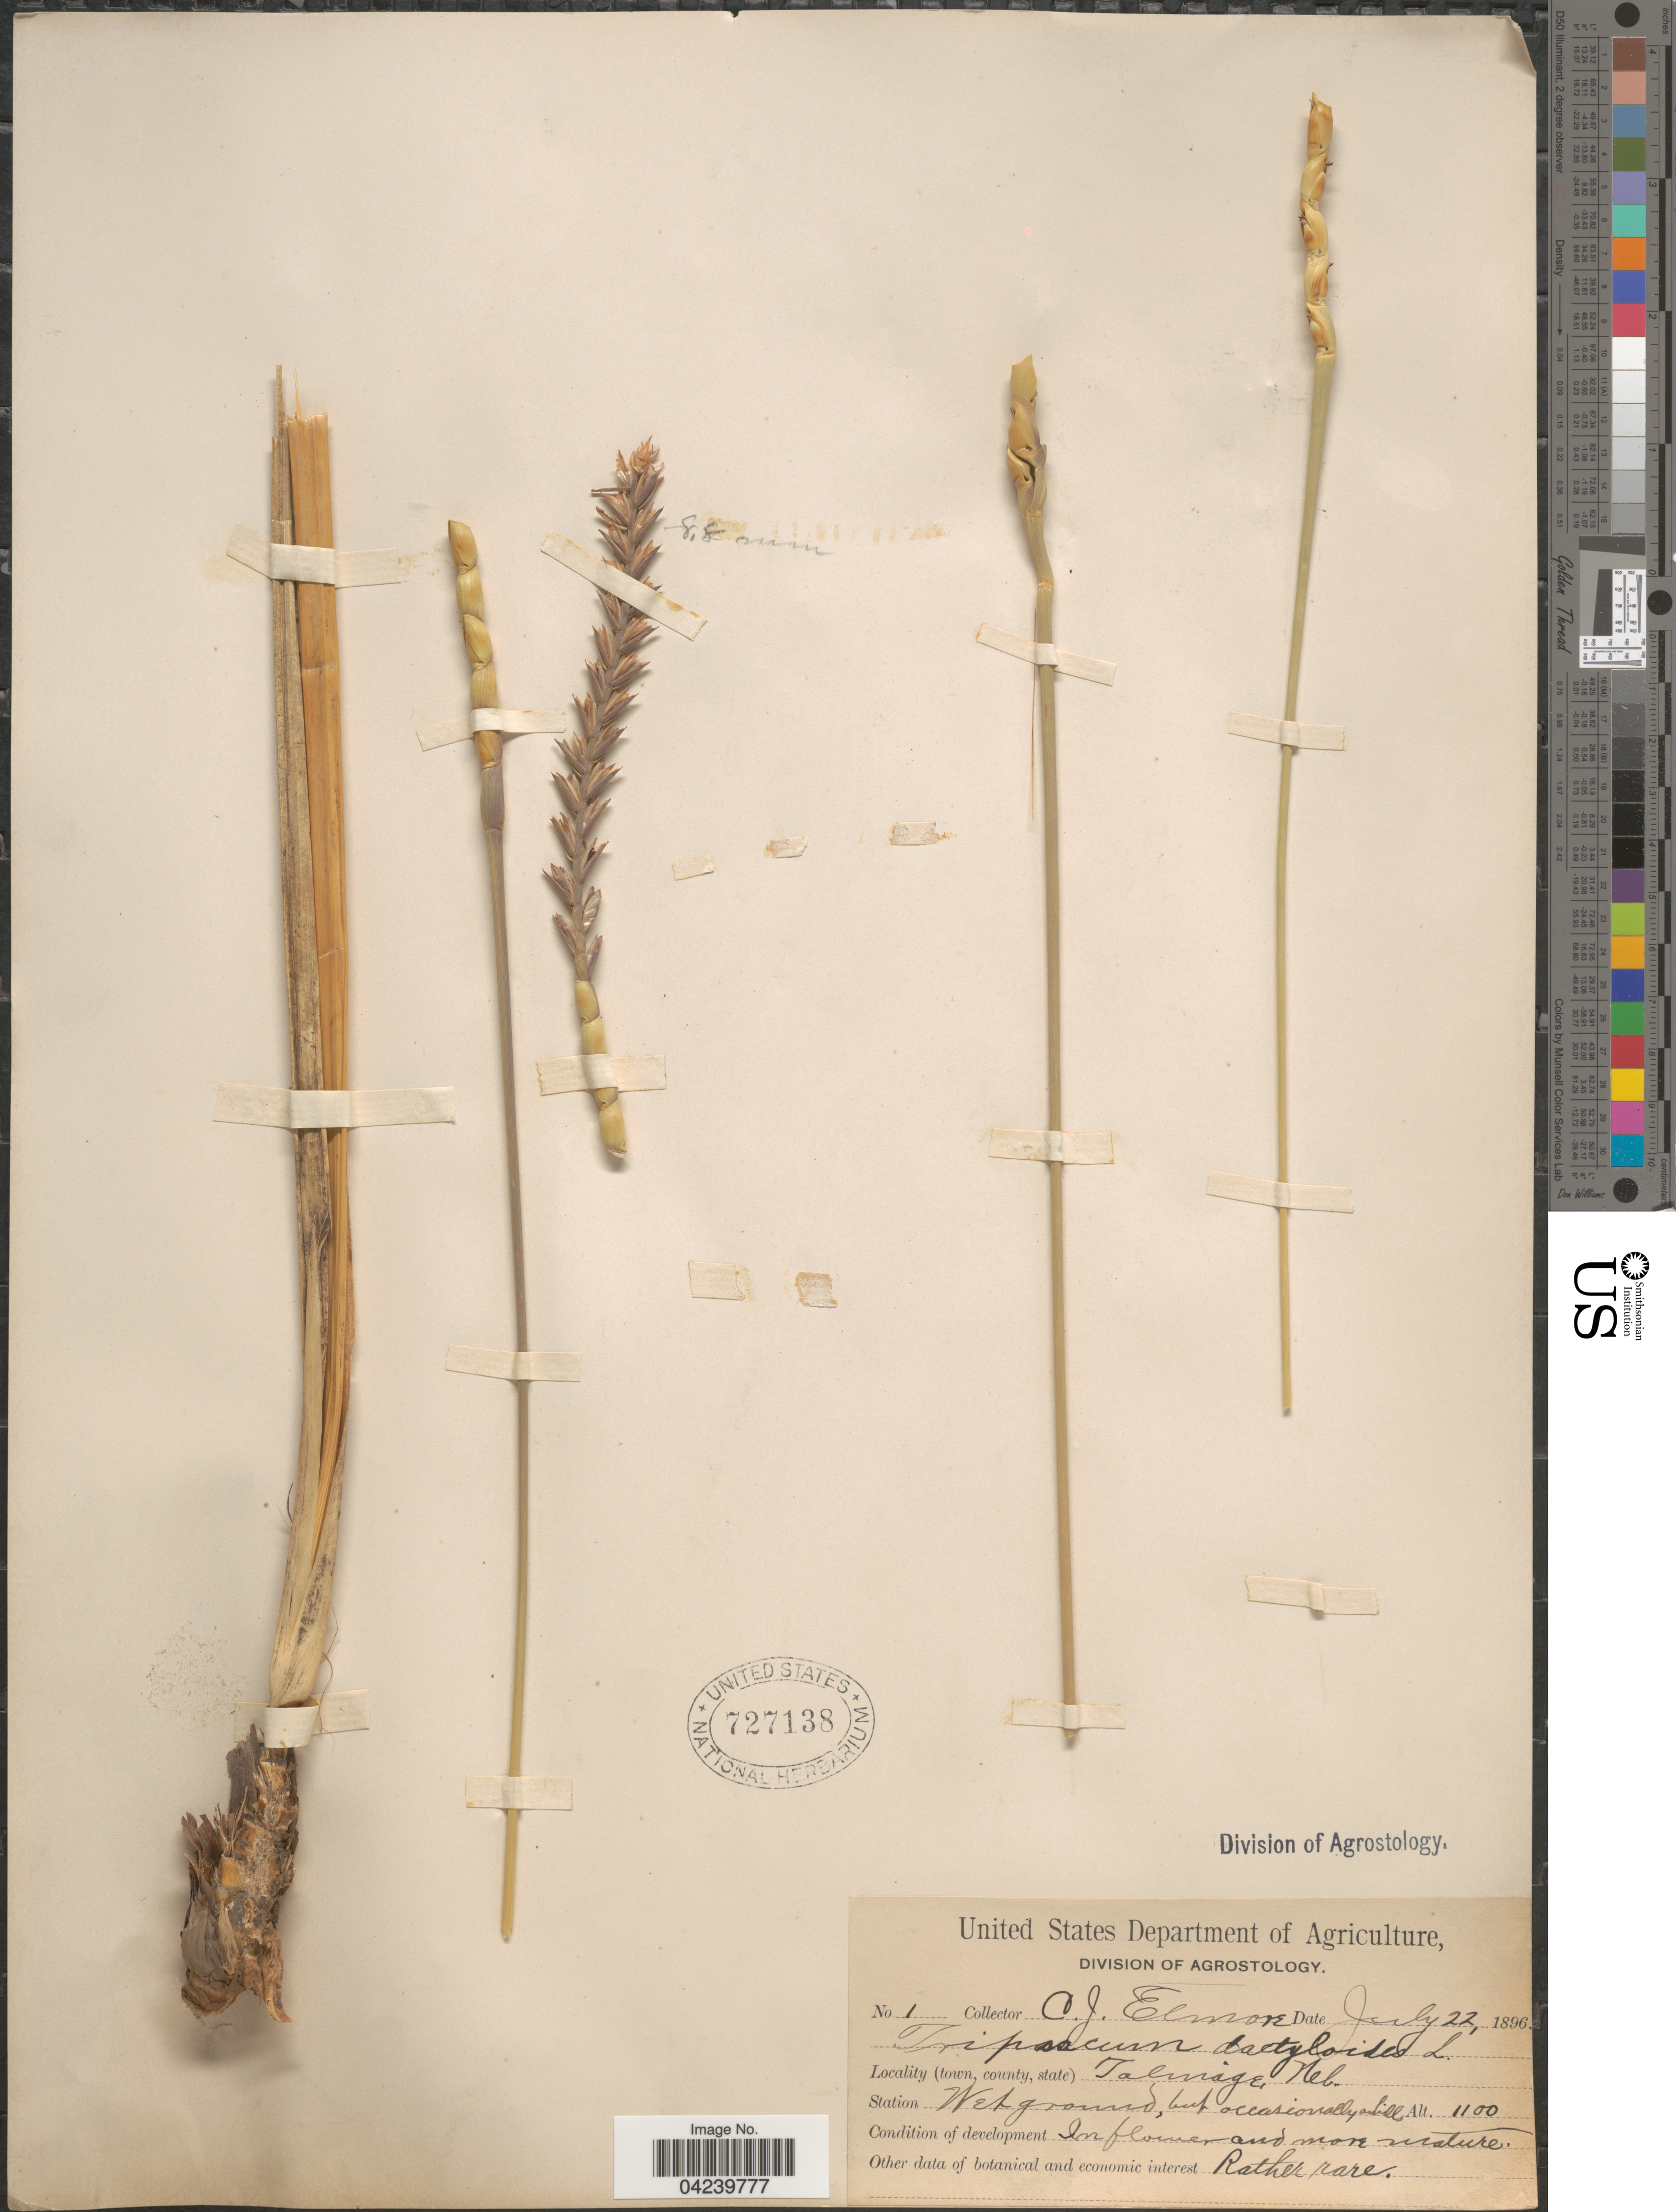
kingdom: Plantae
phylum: Tracheophyta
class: Liliopsida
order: Poales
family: Poaceae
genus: Tripsacum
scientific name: Tripsacum dactyloides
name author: (L.) L.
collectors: C. Elmore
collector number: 1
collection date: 1896-07-22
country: United States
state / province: Nebraska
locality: Talmage. Station Wet ground, but occasionally on hill.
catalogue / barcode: US 727138